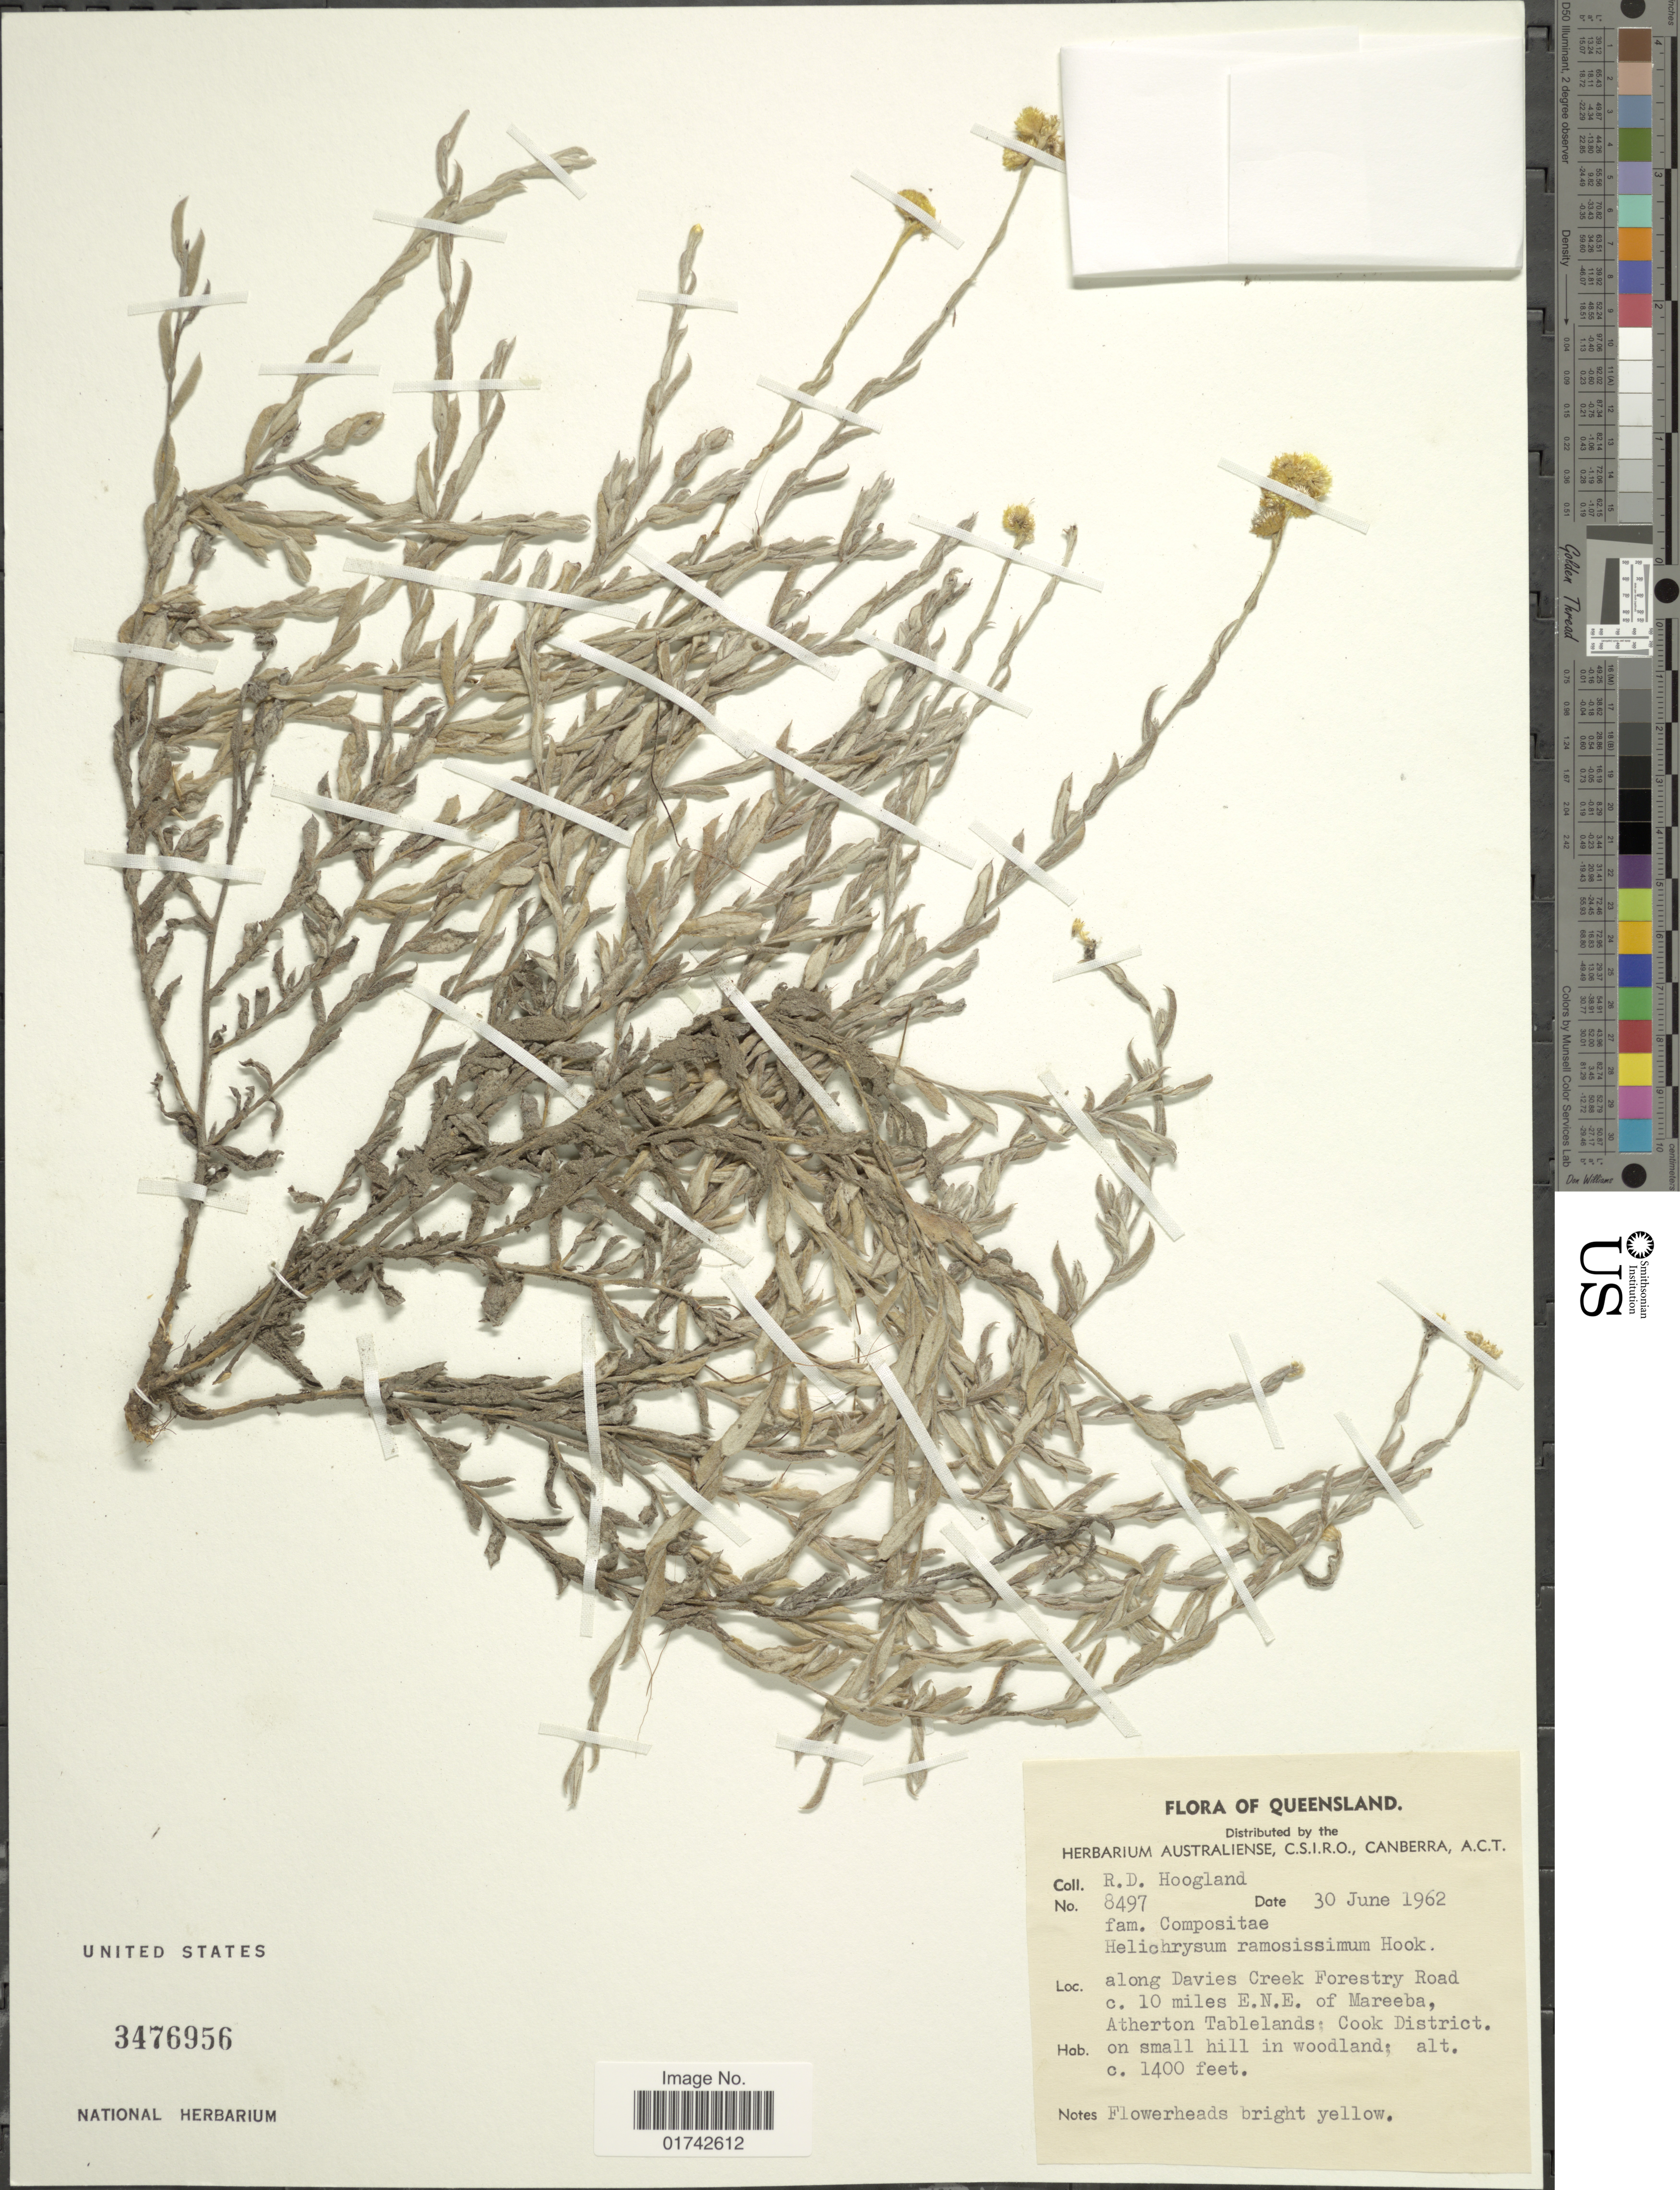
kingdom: Plantae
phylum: Tracheophyta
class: Magnoliopsida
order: Asterales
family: Asteraceae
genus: Helichrysum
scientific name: Helichrysum ramosissimum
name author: Hook.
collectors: R. D. Hoogland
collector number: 8497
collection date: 1962-06-30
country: Australia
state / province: Queensland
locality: Along Davies Creek Forestry Road, c. 10 miles E.N.E. of Mareeba, Atherton Tablehands; Cook District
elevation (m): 427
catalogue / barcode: US 3476956